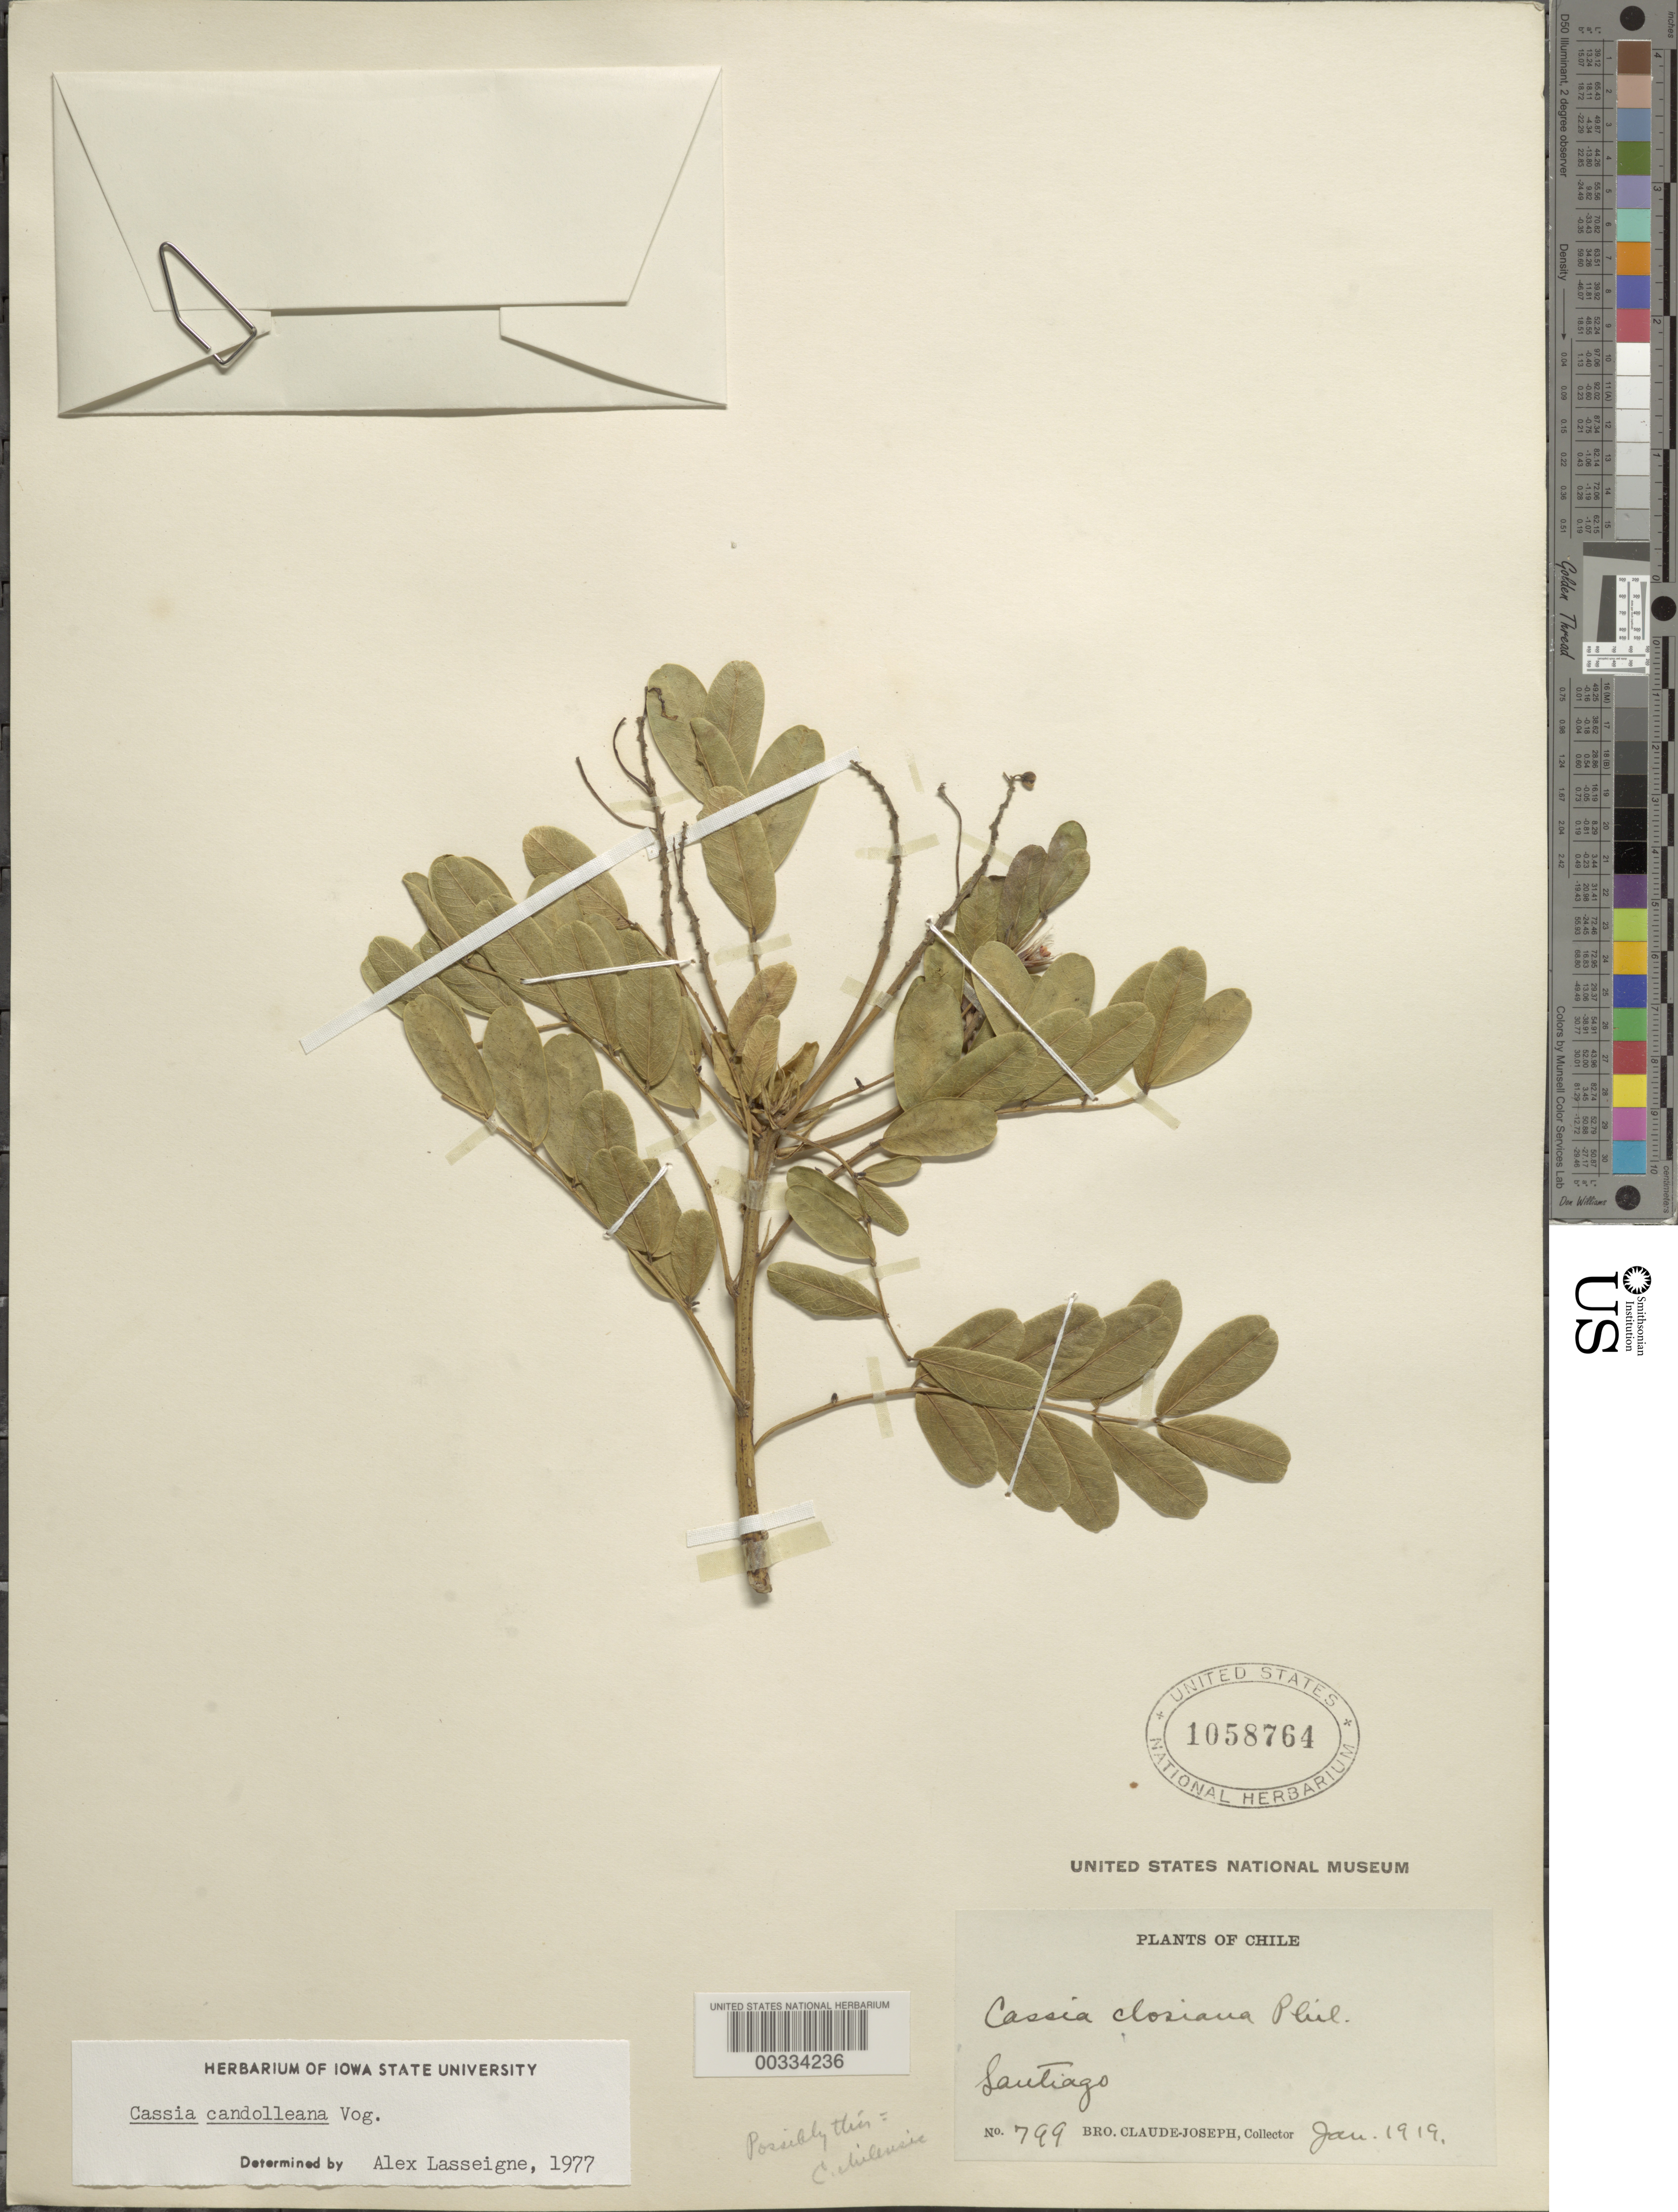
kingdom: Plantae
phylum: Tracheophyta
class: Magnoliopsida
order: Fabales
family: Fabaceae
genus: Senna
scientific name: Senna candolleana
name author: (Vogel) H.S. Irwin & Barneby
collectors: Bro. Claude-Joseph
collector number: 799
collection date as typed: Jan 1919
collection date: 1919-01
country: Chile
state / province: Región Metropolitana (RM)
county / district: Santiago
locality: Santiago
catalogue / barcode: US 1058764